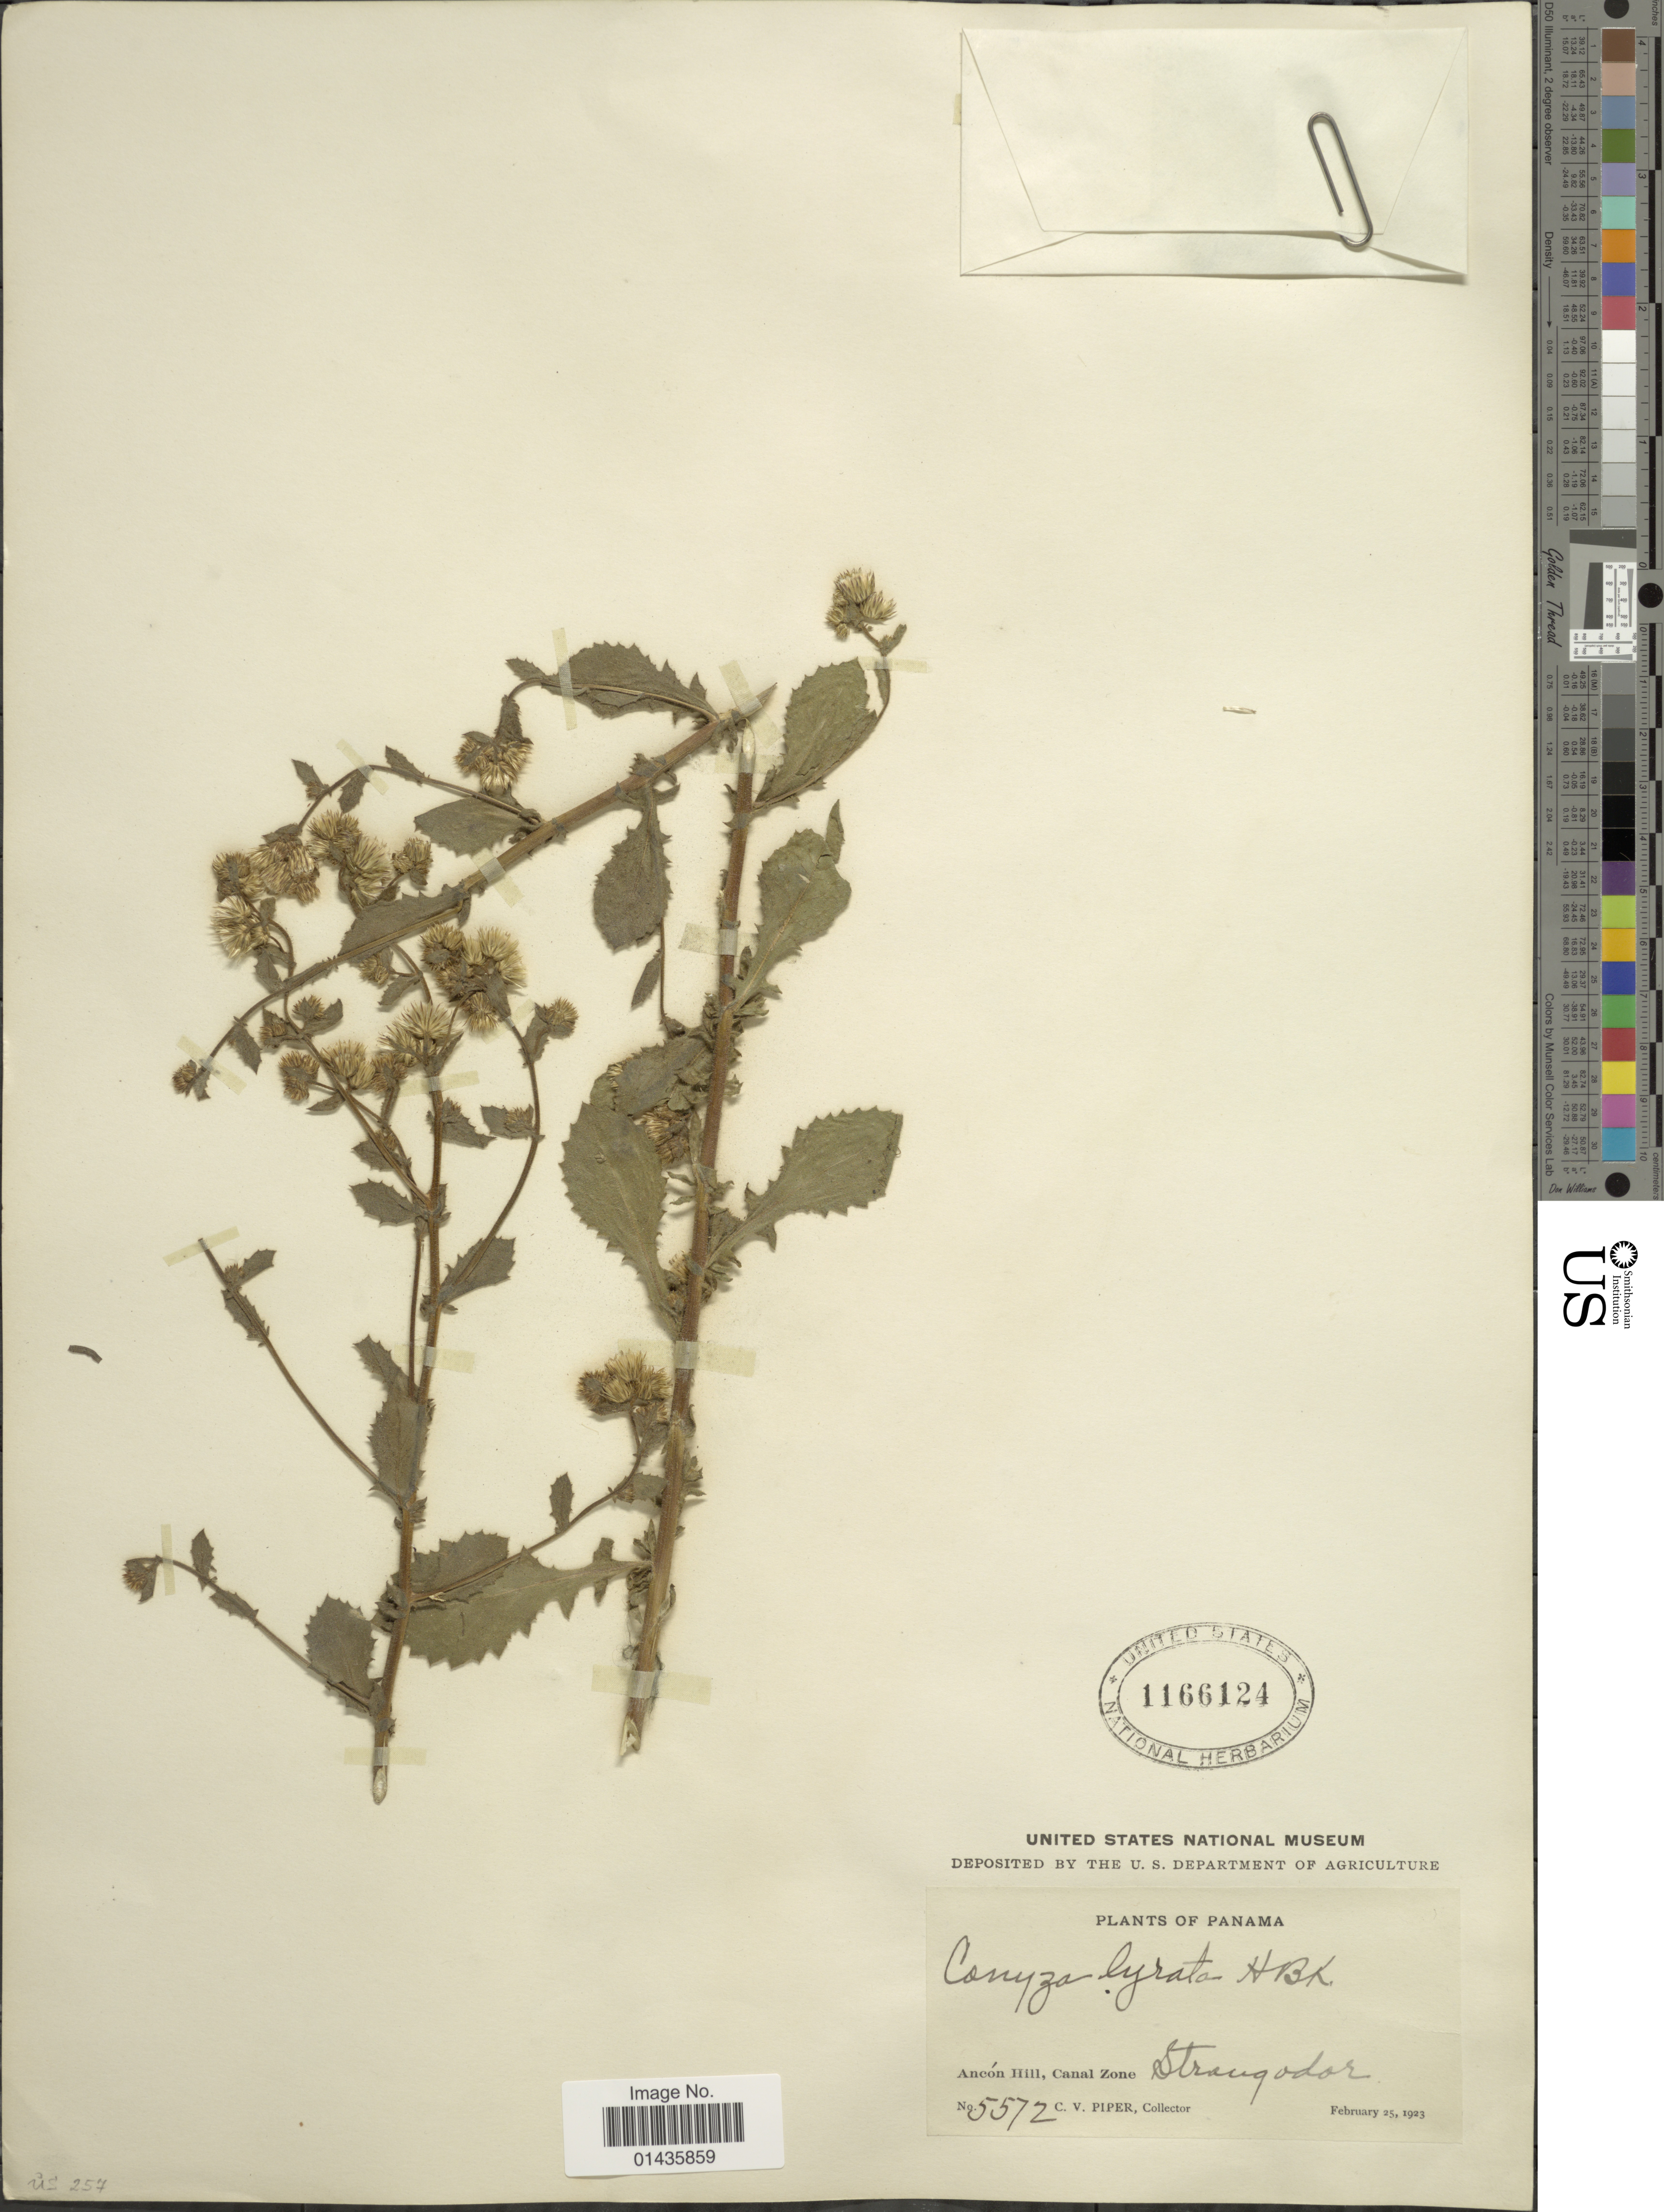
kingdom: Plantae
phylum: Tracheophyta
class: Magnoliopsida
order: Asterales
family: Asteraceae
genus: Pseudoconyza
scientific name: Pseudoconyza lyrata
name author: (Kunth) Cuatrec.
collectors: C. V. Piper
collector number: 5572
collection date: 1923-02-25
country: Panama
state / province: Colón / Panamá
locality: Ancon Hill, Canal Zone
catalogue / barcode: US 1166124